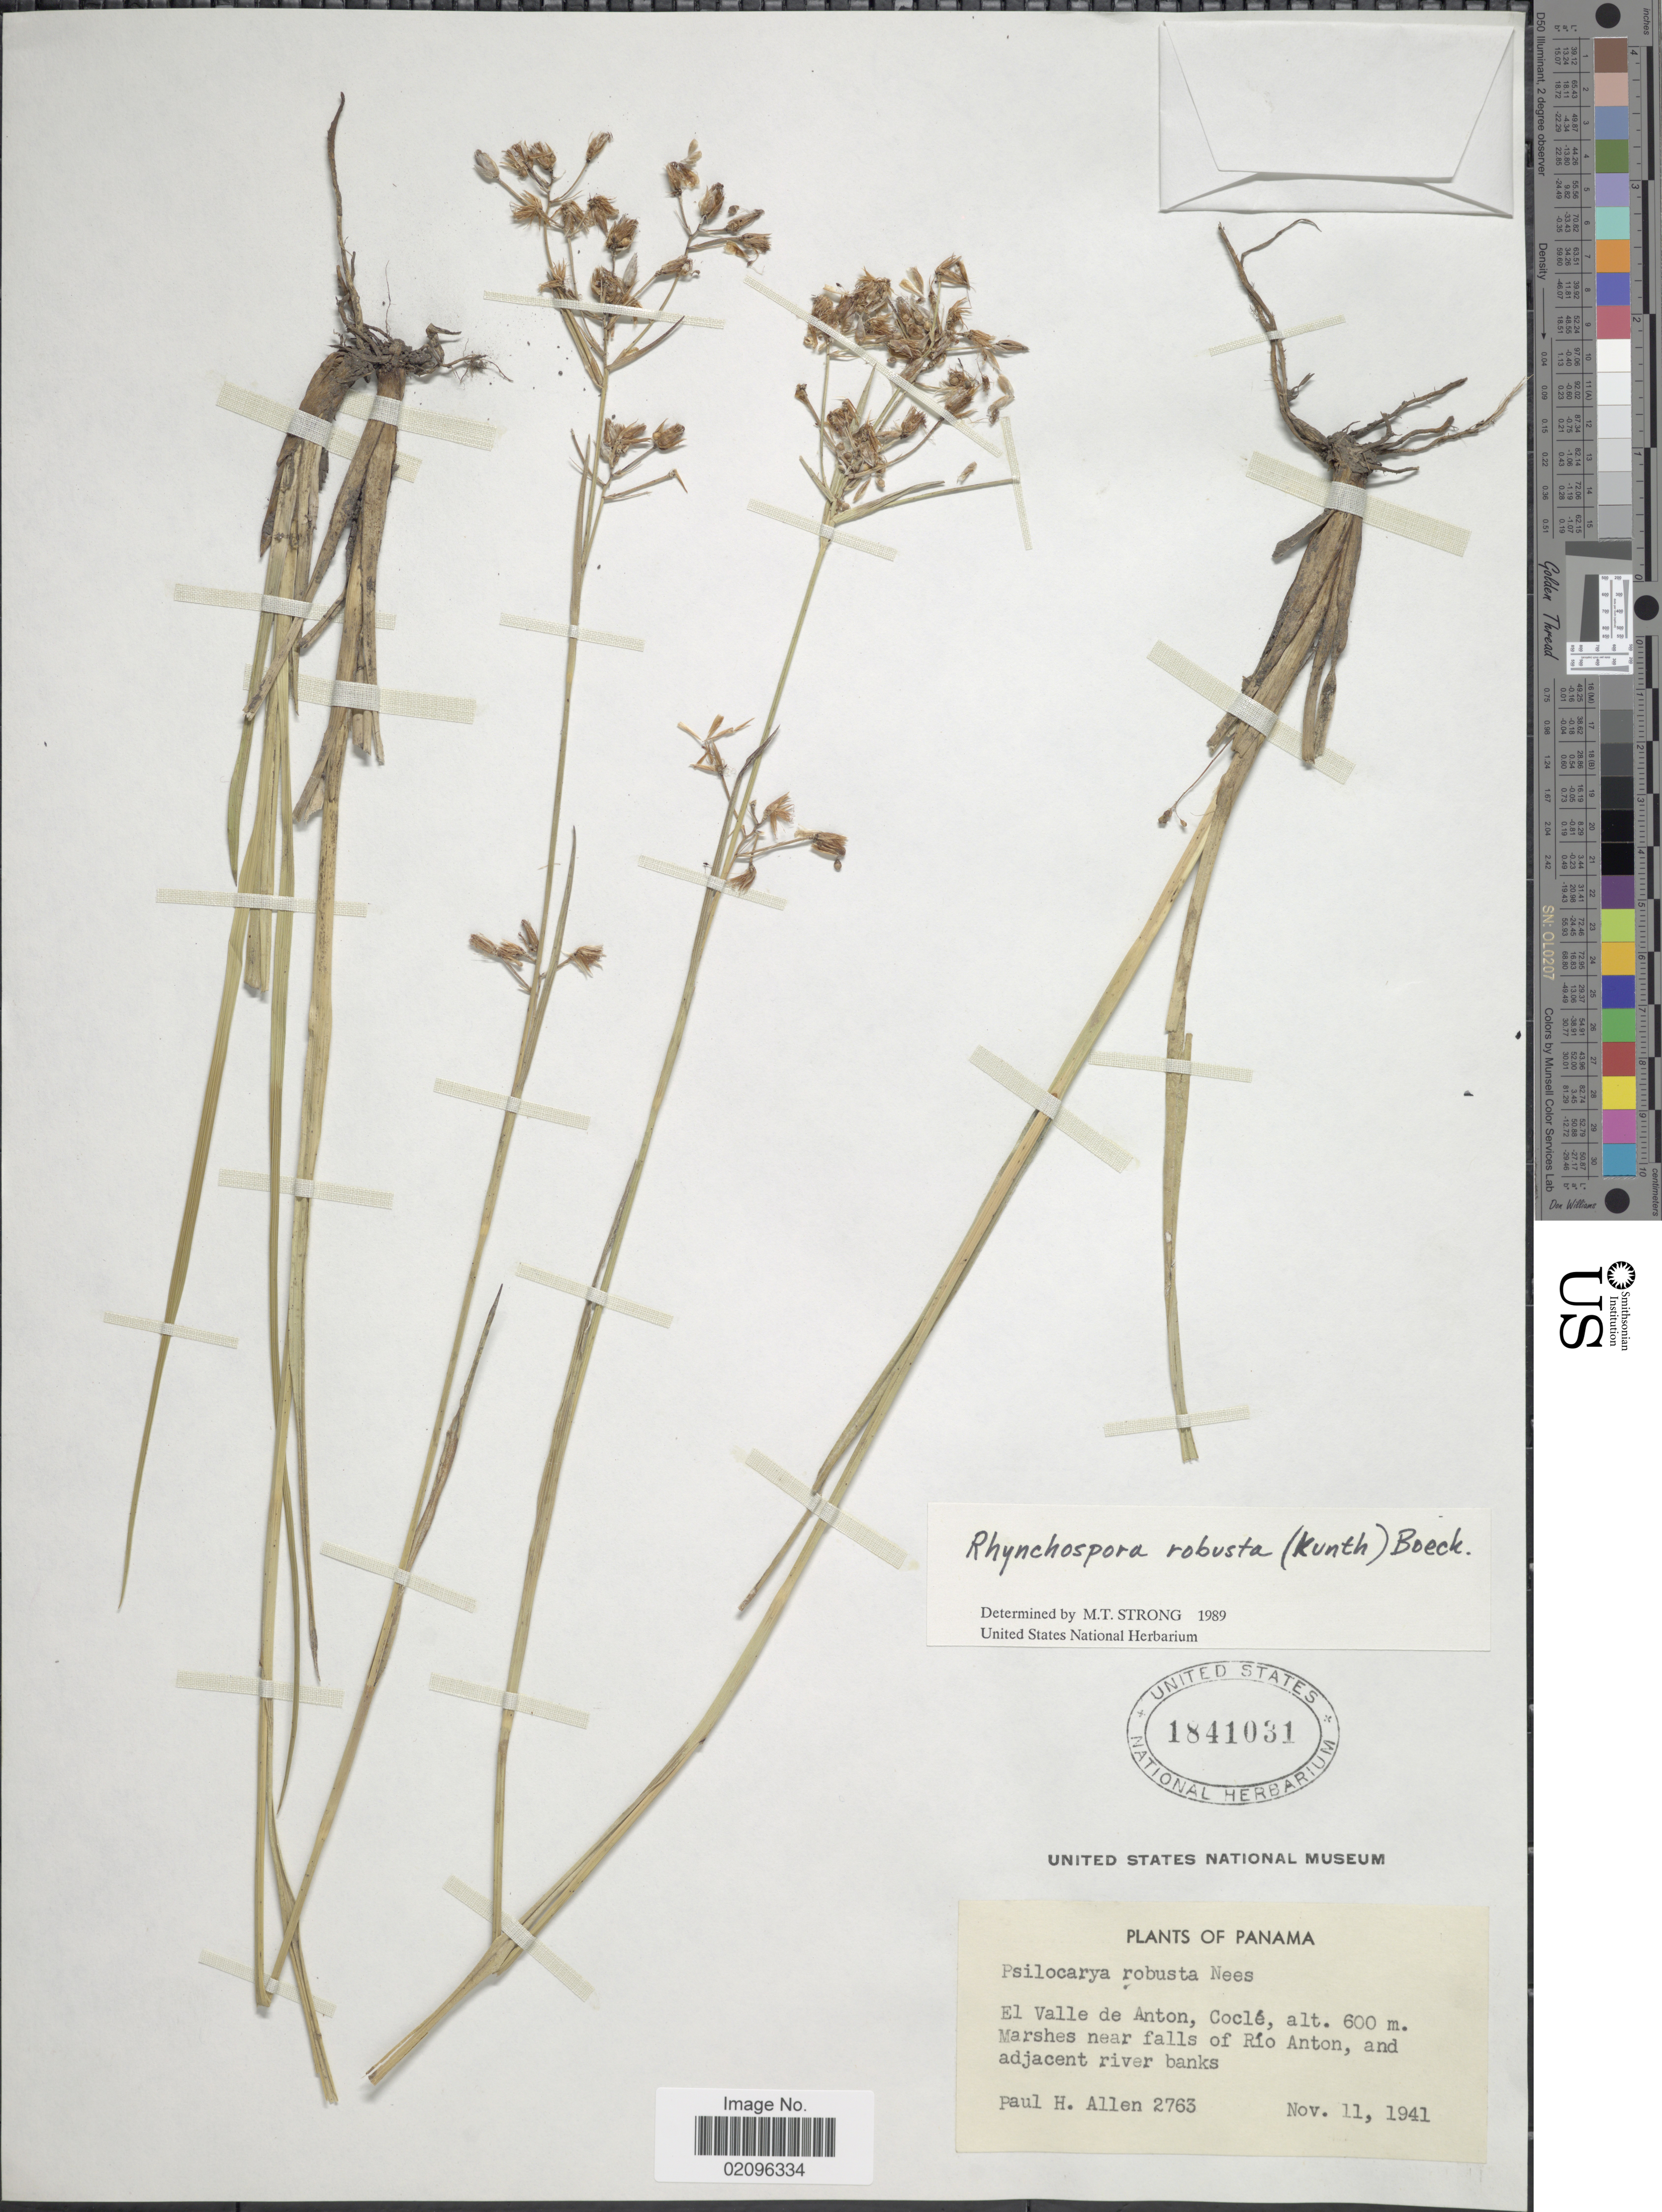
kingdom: Plantae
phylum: Tracheophyta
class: Liliopsida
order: Poales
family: Cyperaceae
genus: Rhynchospora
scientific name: Rhynchospora robusta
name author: (Kunth) Boeckeler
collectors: P. H. Allen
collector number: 2763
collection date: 1941-11-11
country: Panama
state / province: Coclé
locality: El Valle de Anton, Cocle. Marshes near falls of Rio Anton, and adjacent river banks.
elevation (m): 600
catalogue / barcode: US 1841031